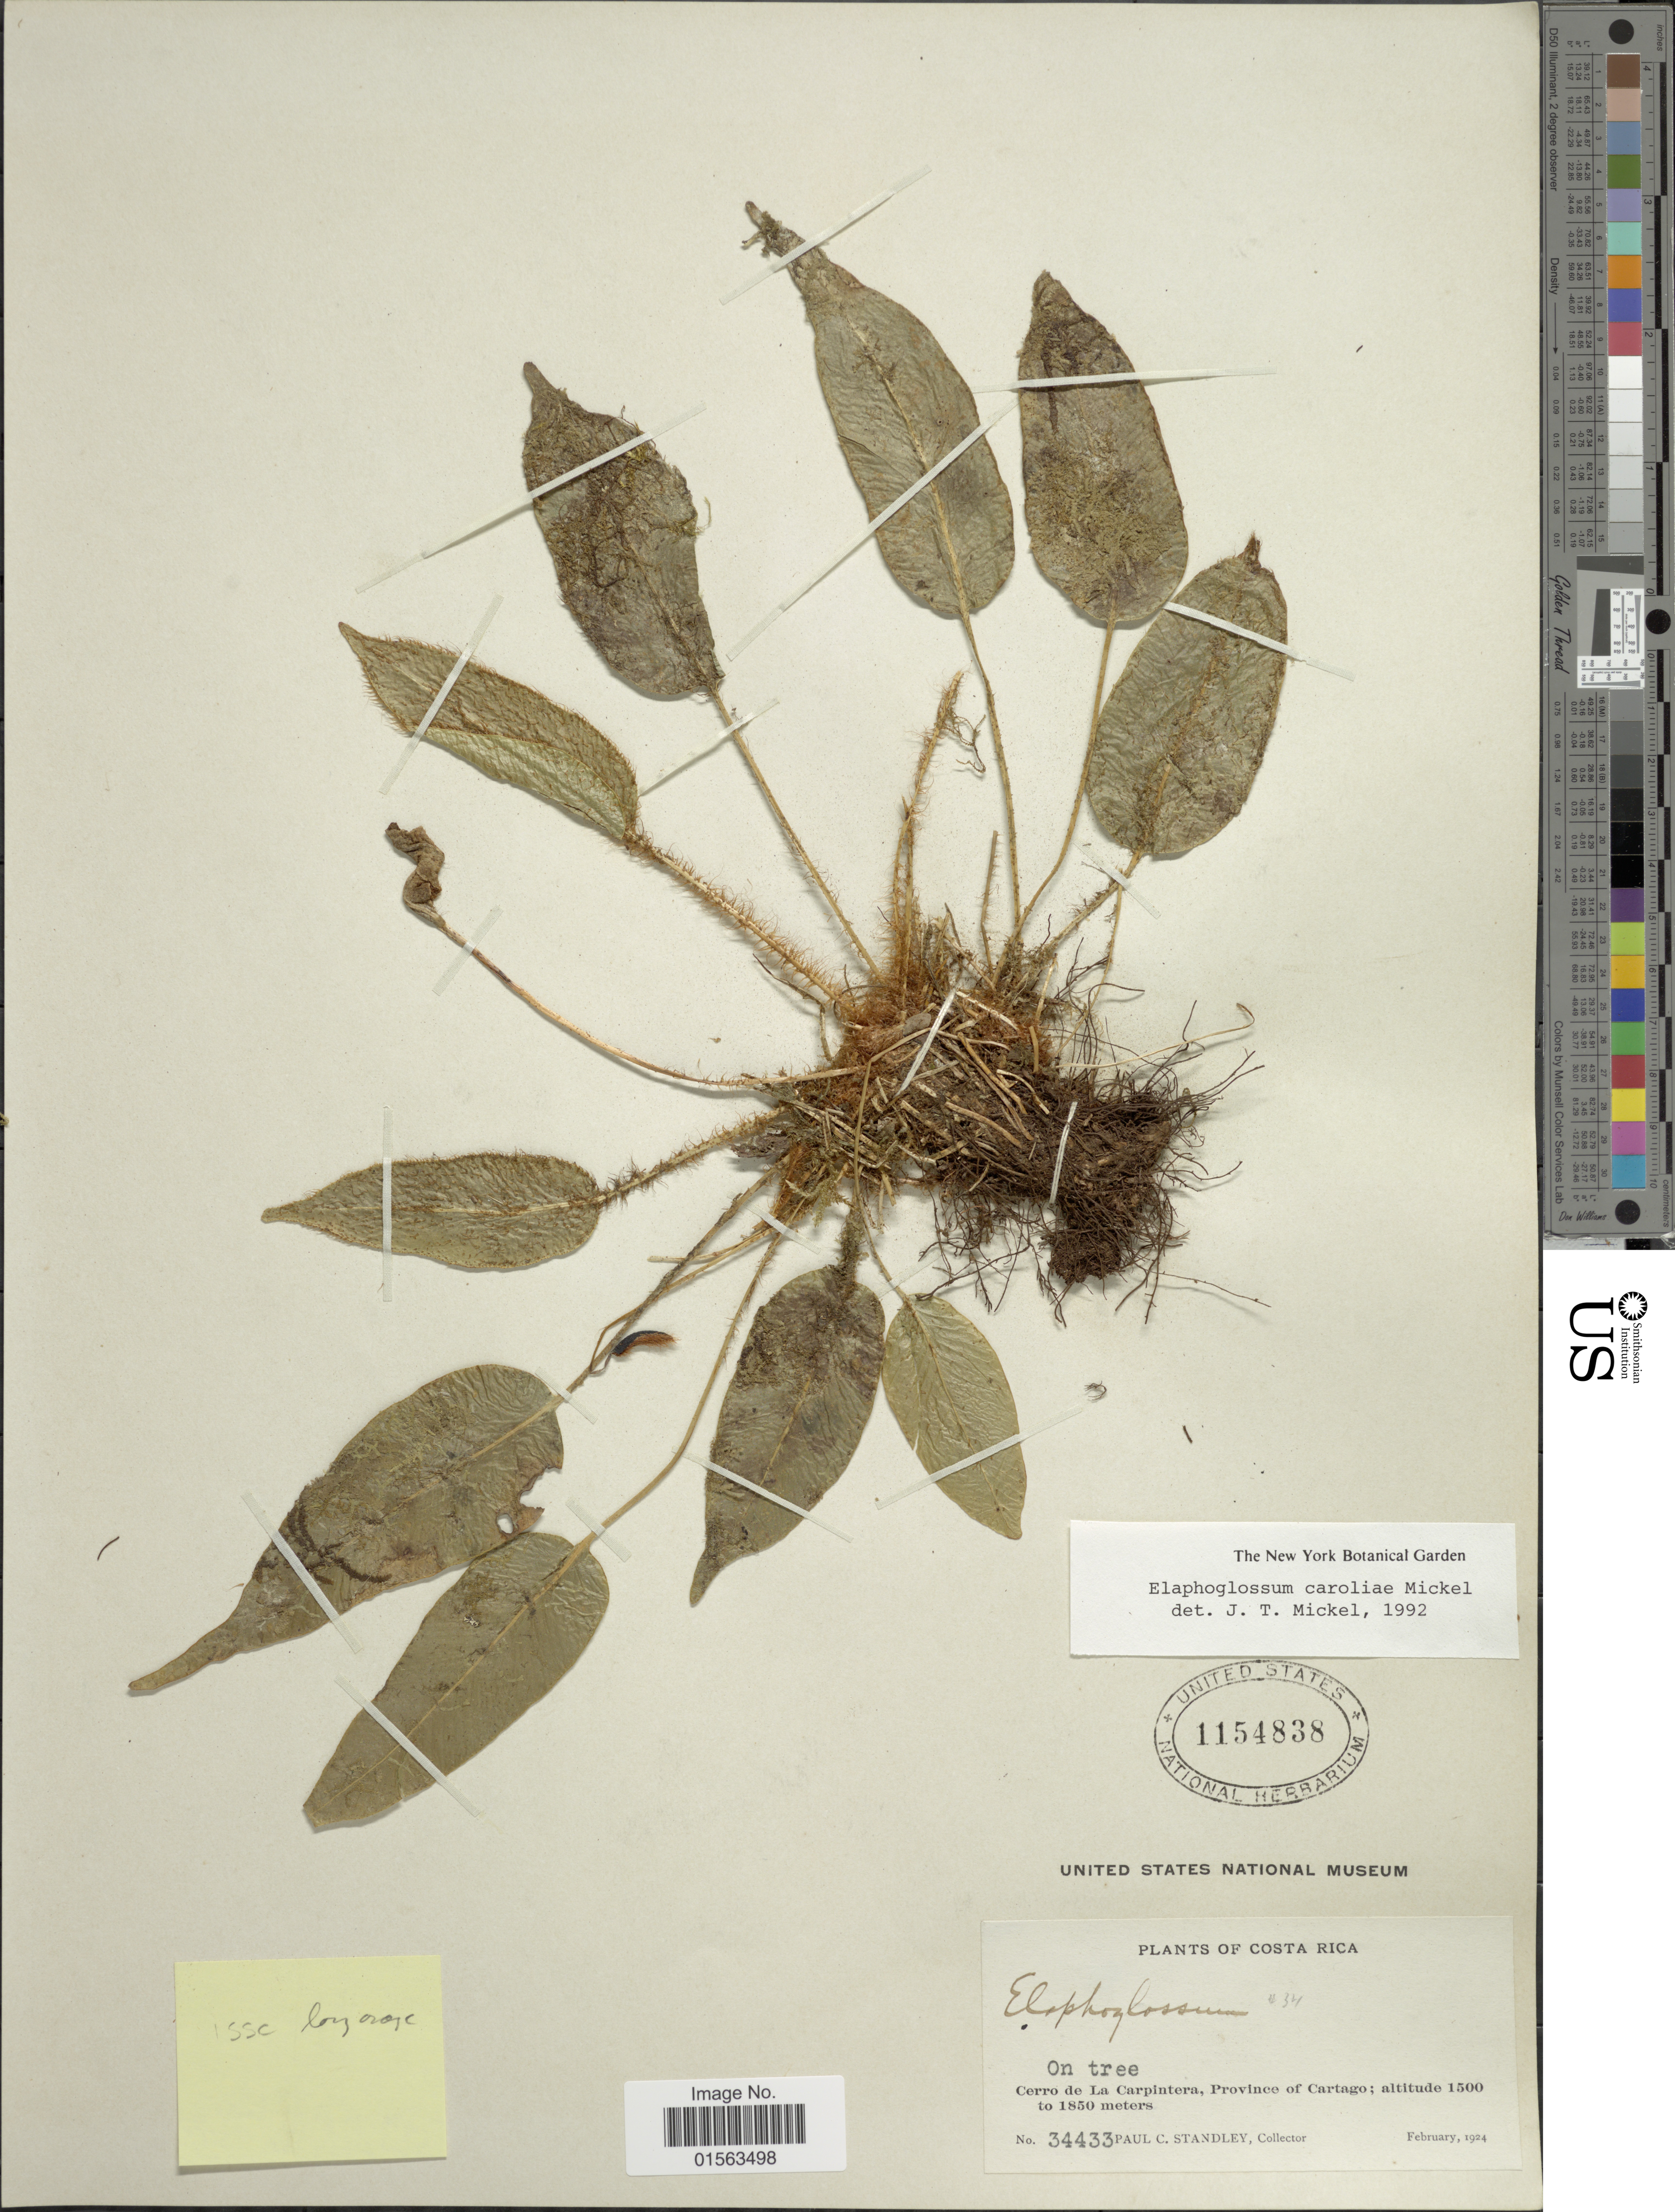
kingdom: Plantae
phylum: Tracheophyta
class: Polypodiopsida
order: Polypodiales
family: Dryopteridaceae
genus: Elaphoglossum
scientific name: Elaphoglossum caroliae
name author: Mickel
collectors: P. C. Standley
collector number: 34433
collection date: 1924-02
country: Costa Rica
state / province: Cartago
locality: Cerro de La Carpintera, Province of Cartgao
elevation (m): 1500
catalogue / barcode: US 1154838